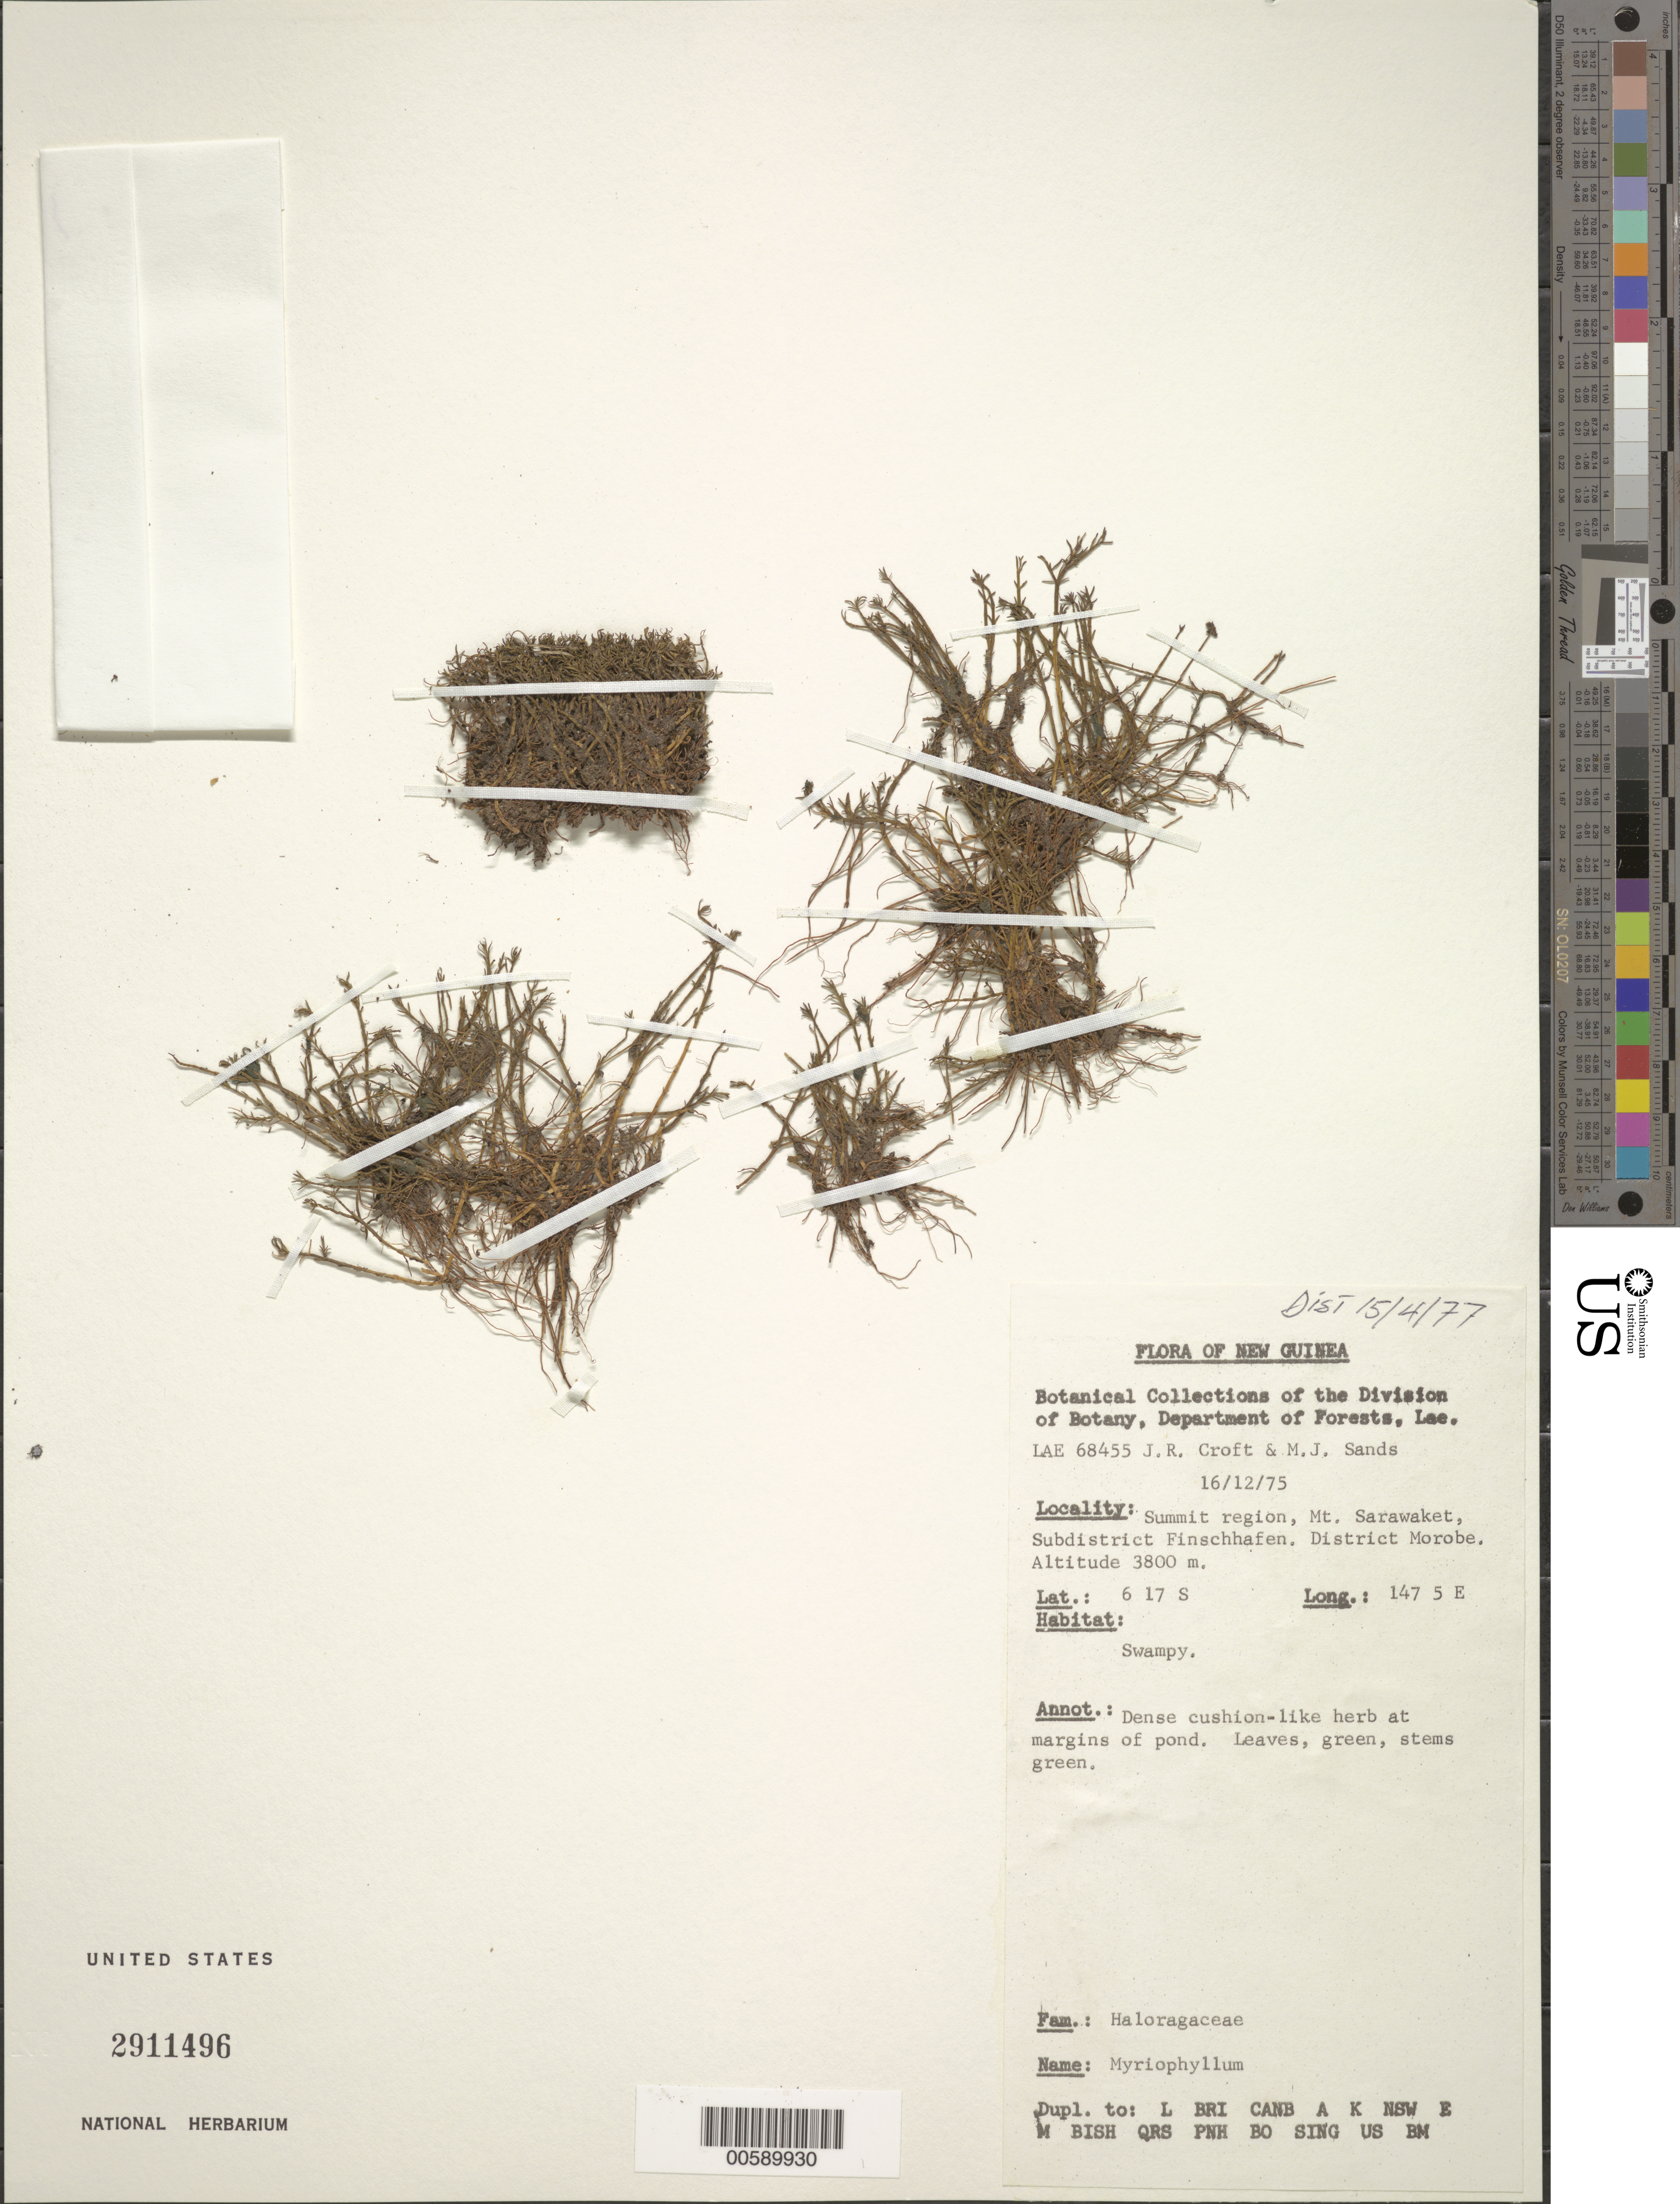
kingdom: Plantae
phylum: Tracheophyta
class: Magnoliopsida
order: Saxifragales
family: Haloragaceae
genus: Myriophyllum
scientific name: Myriophyllum sp.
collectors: J. R. Croft & M. Sands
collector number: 68455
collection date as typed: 16 Dec 1975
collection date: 1975-12-16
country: Papua New Guinea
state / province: Morobe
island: New Guinea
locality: Mt. Sarawaket, Finschhafen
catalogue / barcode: US 2911496